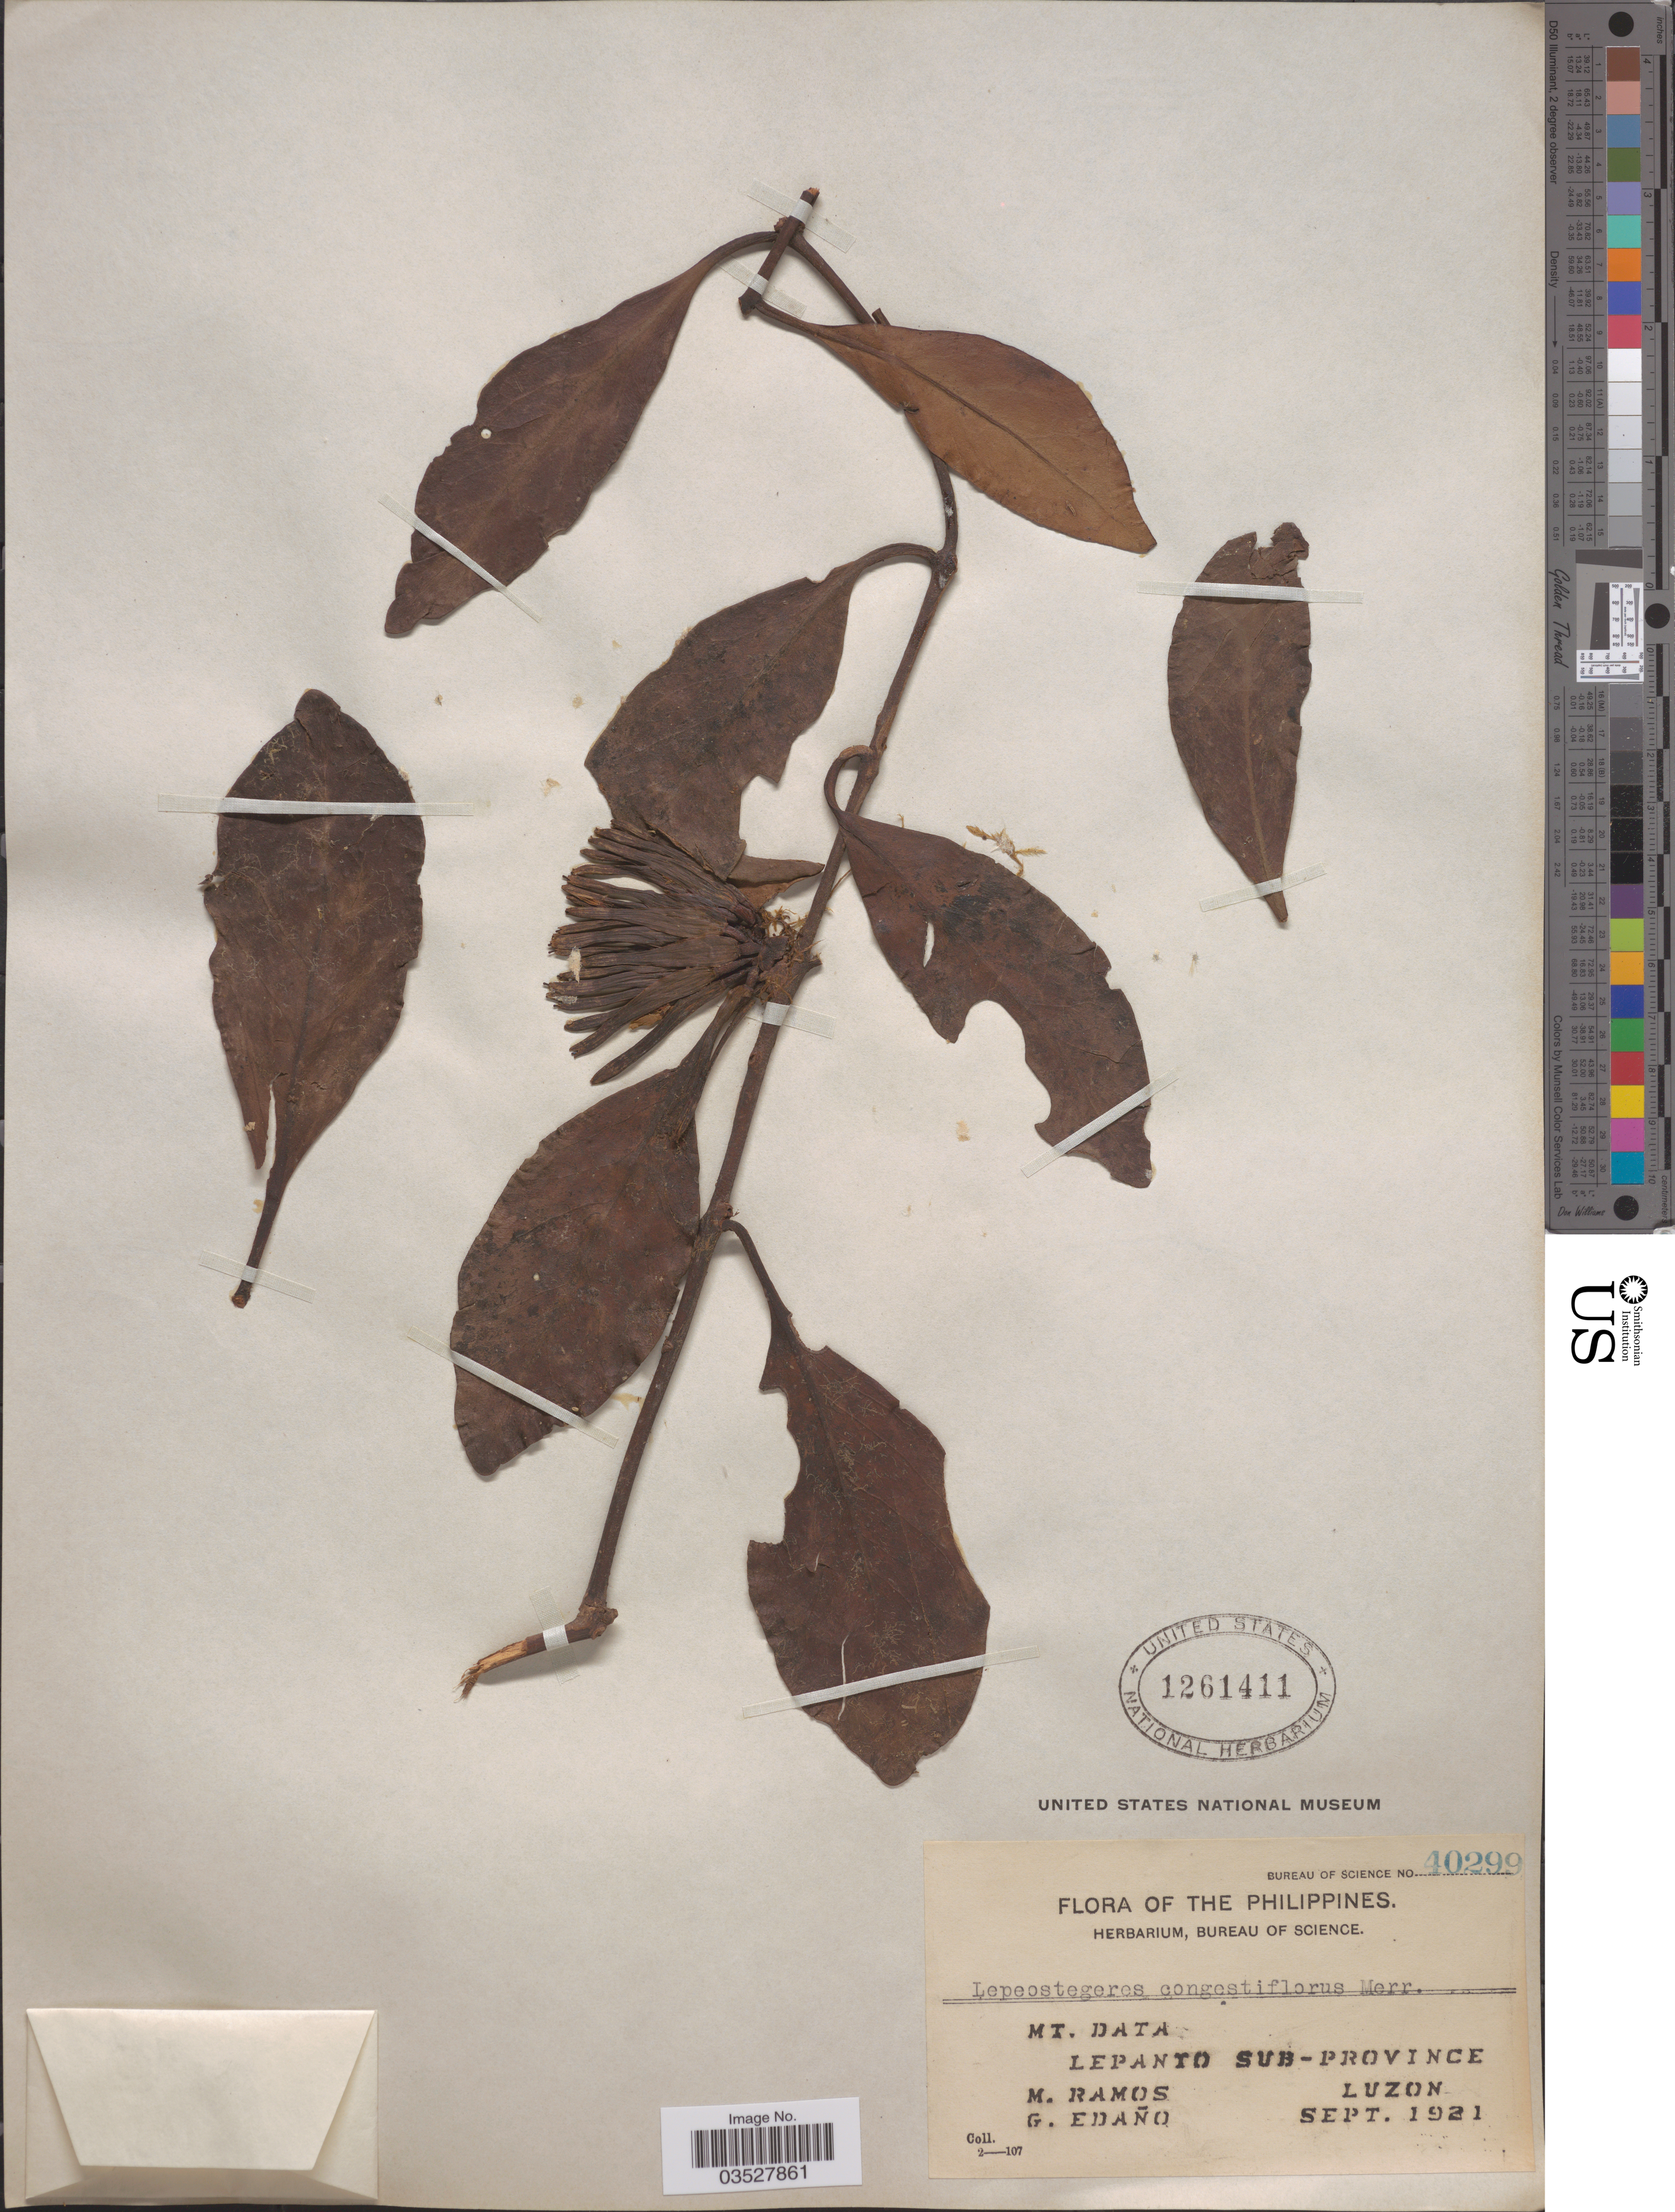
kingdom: Plantae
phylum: Tracheophyta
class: Magnoliopsida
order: Santalales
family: Loranthaceae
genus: Lepeostegeres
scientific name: Lepeostegeres congestiflorus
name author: Merr.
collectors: A. Ramos & G. Edaño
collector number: Bureau of Science 40299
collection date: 1921-09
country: Philippines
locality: Mt. Data. Lepanto Sub-Province Luzon.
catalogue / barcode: US 1261411